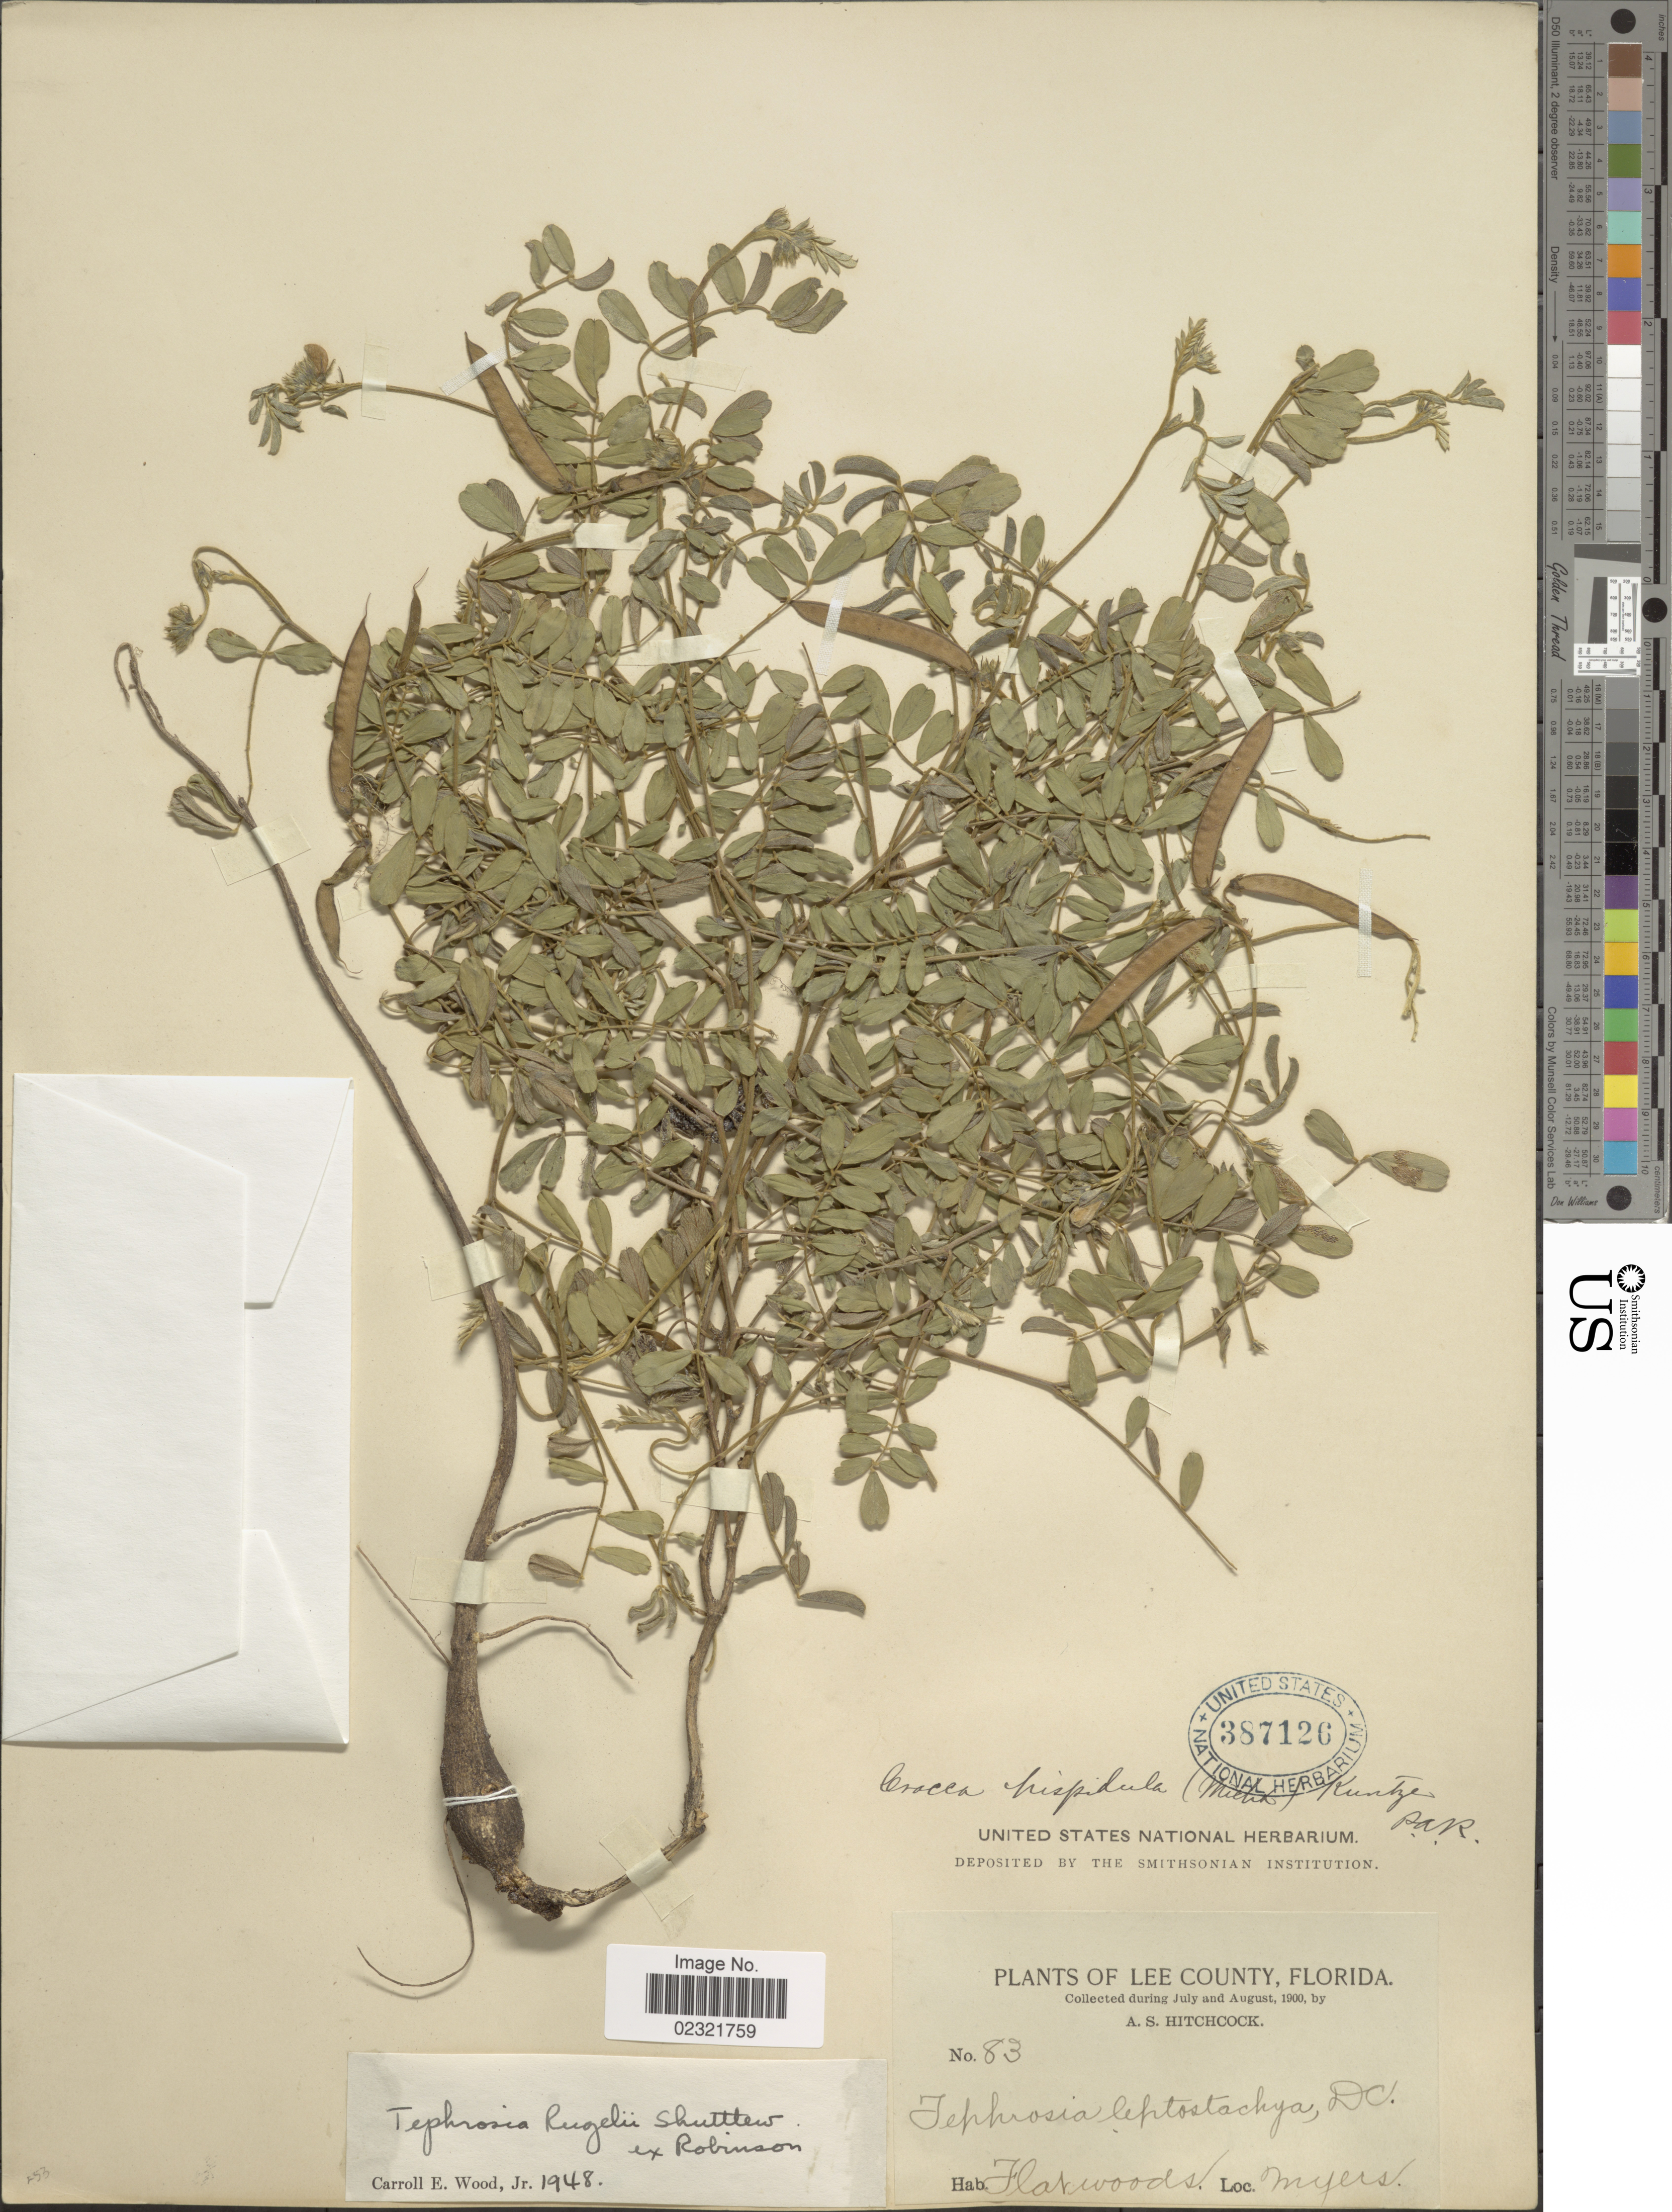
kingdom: Plantae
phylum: Tracheophyta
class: Magnoliopsida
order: Fabales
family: Fabaceae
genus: Tephrosia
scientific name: Tephrosia rugelii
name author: Shuttlew.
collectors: A. S. Hitchcock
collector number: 83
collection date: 1900-07/1900-08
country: United States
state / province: Florida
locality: Lee County, Flatwoods, Meyers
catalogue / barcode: US 387126